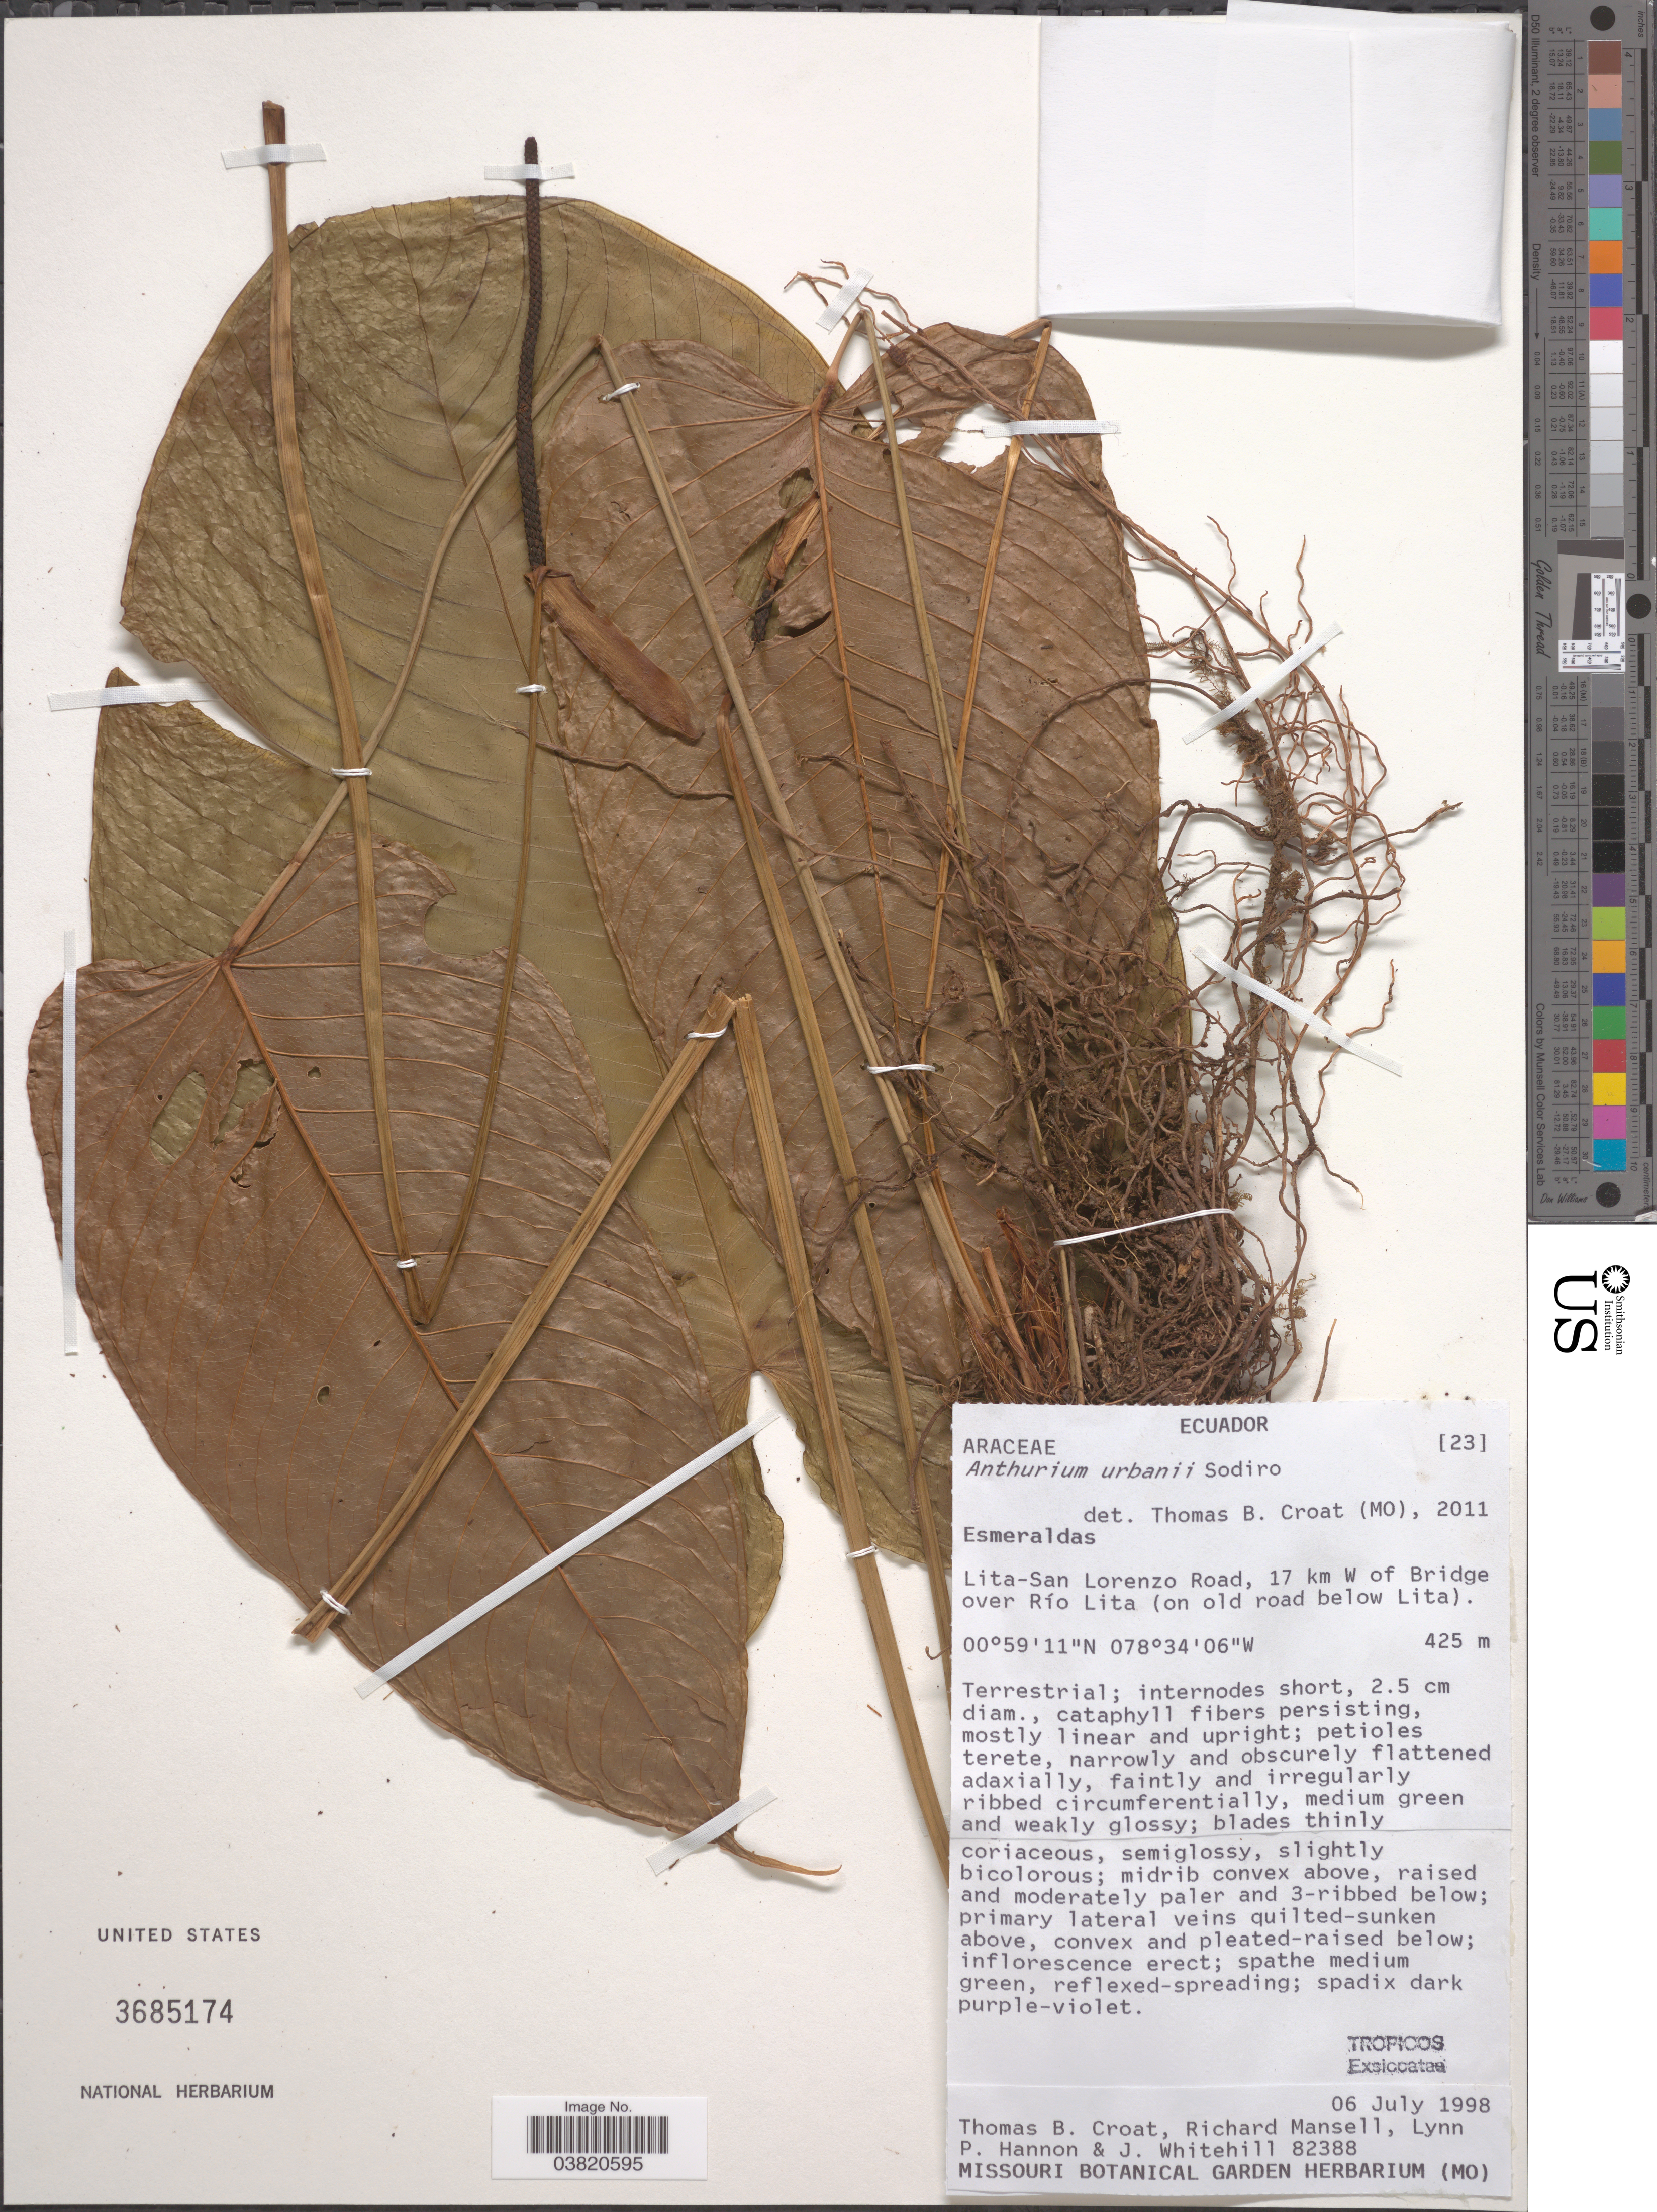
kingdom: Plantae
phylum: Tracheophyta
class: Liliopsida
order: Alismatales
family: Araceae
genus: Anthurium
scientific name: Anthurium urbanii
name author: Sodiro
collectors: T. B. Croat, R. Mansell, L. Hannon & J. Whitehill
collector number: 82388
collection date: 1998-07-06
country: Ecuador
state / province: Esmeraldas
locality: Lita-San Lorenzo Road, 17 km W of Bridge over Río Lita (on old road below Lita).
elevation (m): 425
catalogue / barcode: US 3685174